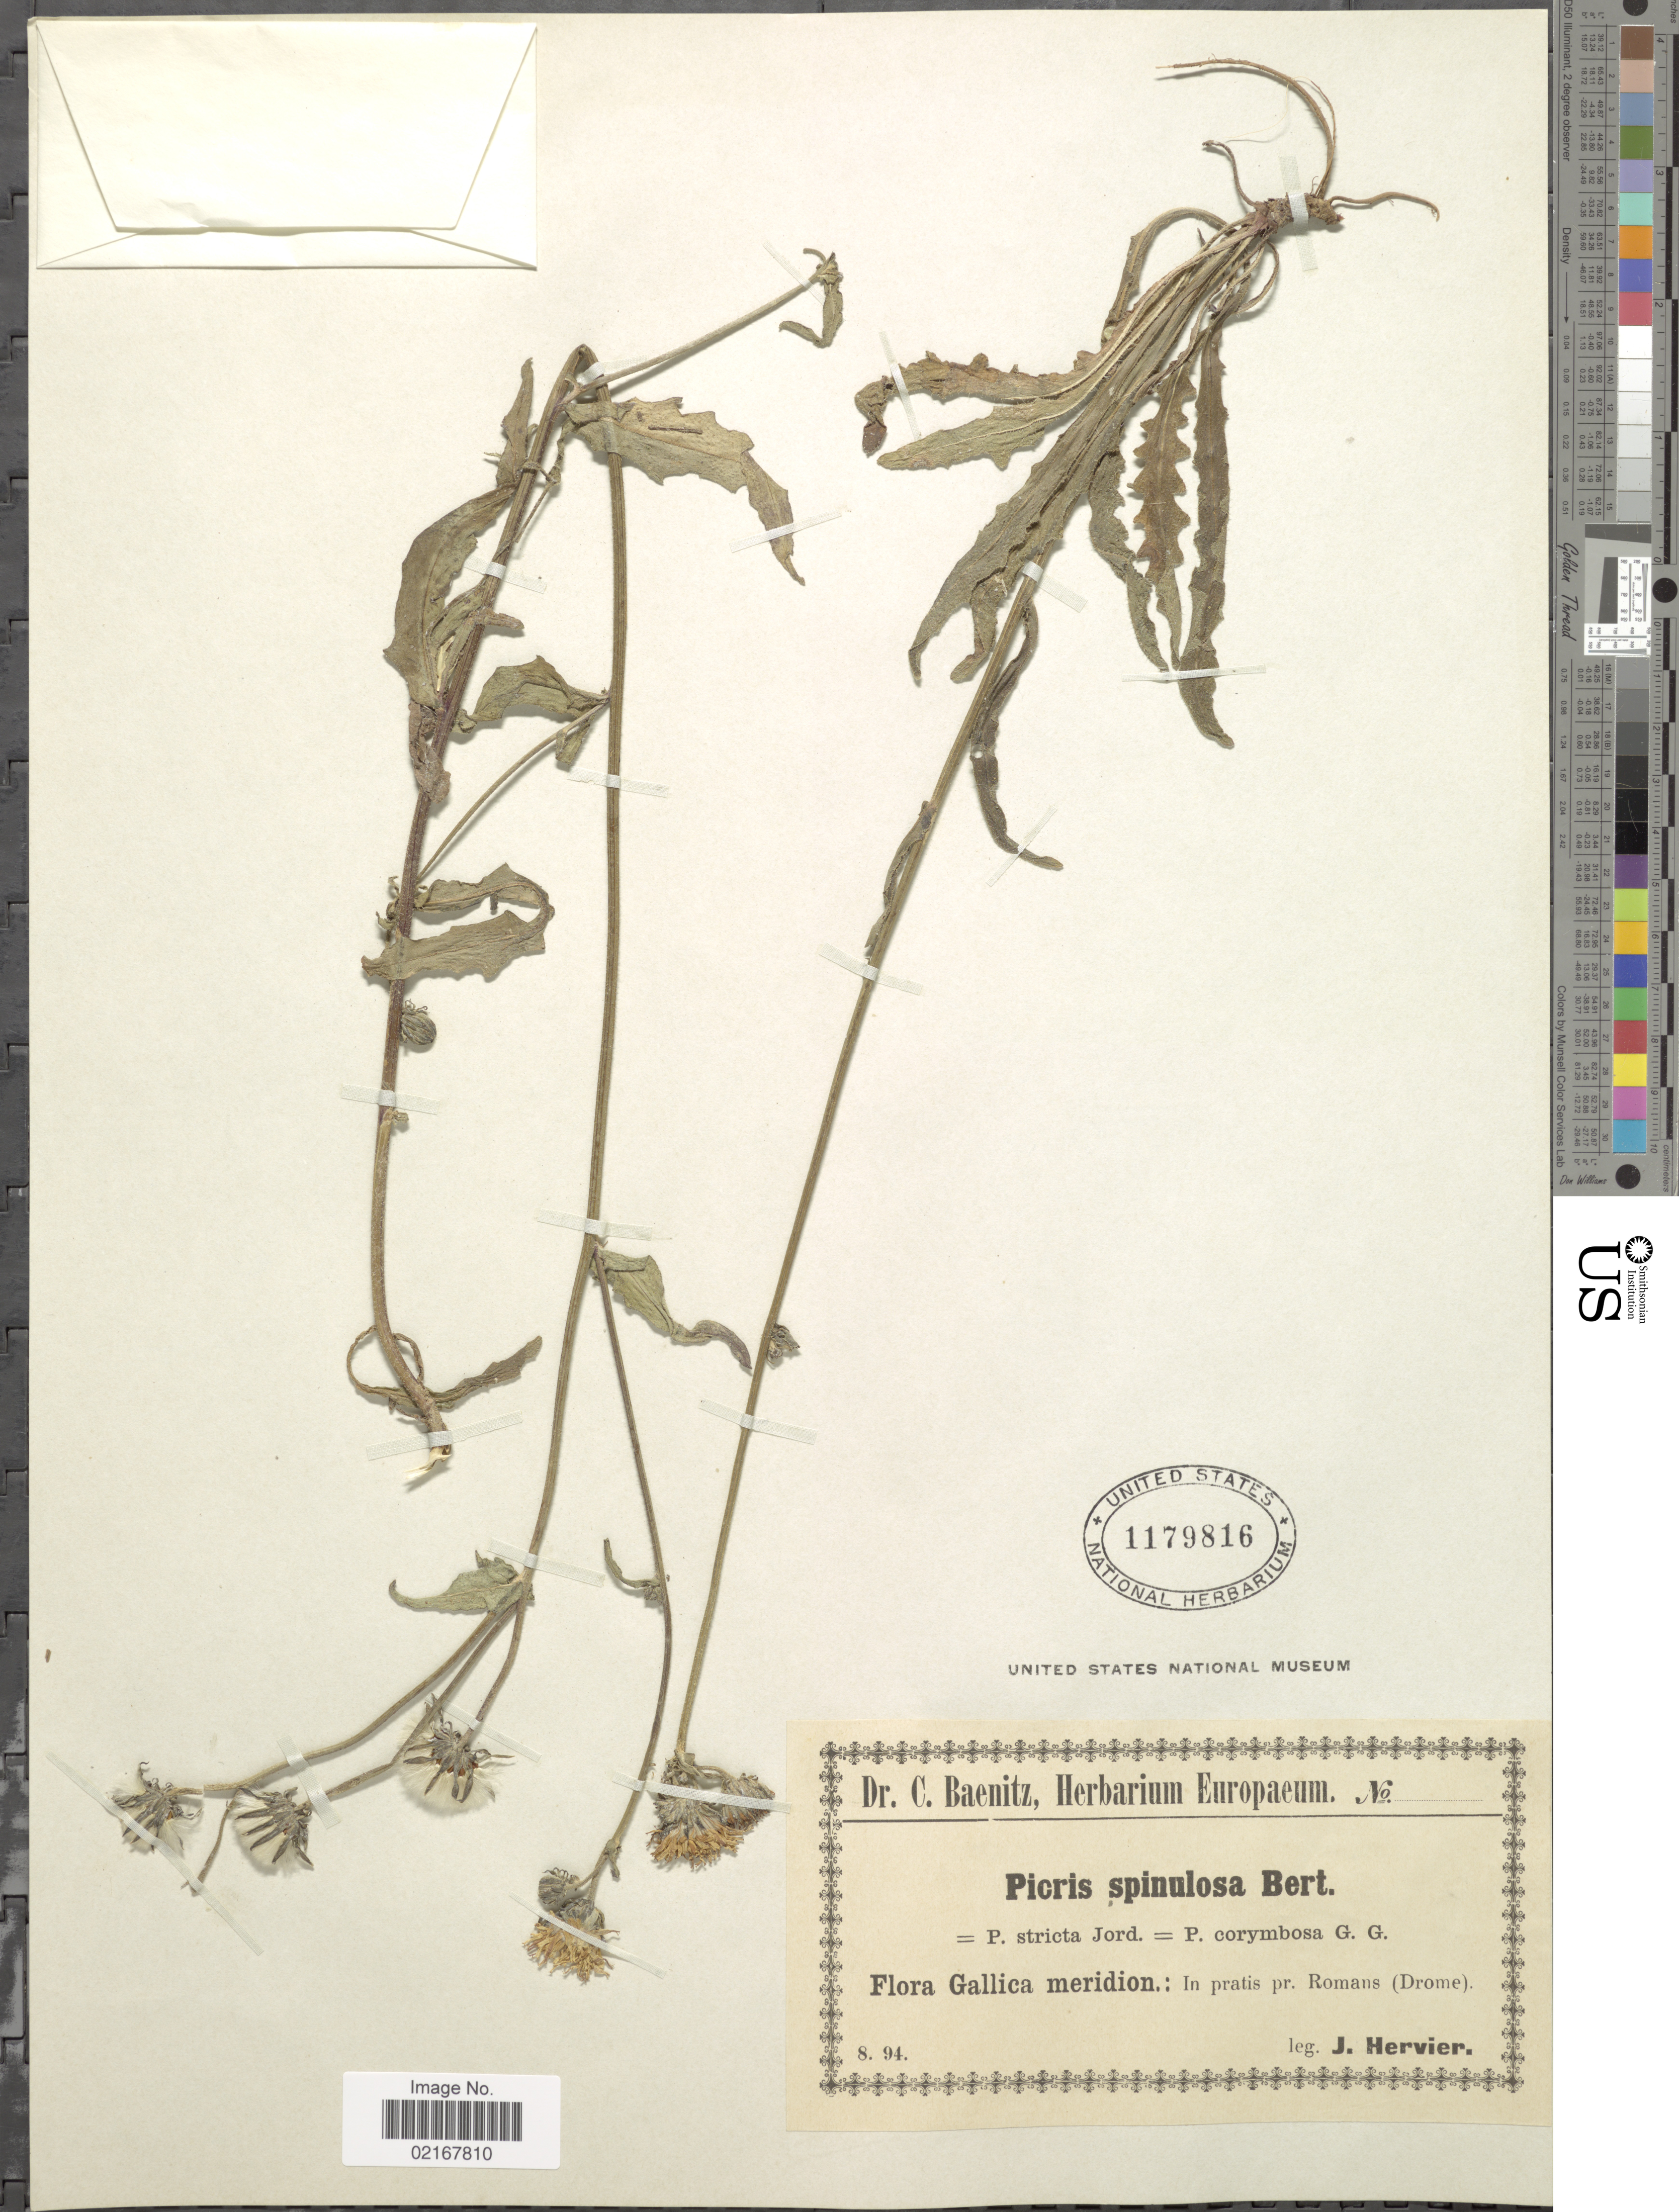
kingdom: Plantae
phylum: Tracheophyta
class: Magnoliopsida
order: Asterales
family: Asteraceae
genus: Picris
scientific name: Picris hieracioides subsp. spinulosa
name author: (Guss.) Arcang.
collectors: J. Hervier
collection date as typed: Transcribed d/m/y: /8/94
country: France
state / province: Auvergne-Rhône-Alpes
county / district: Drôme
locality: Gallica meridion, pr. Romans (Drome)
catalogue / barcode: US 1179816